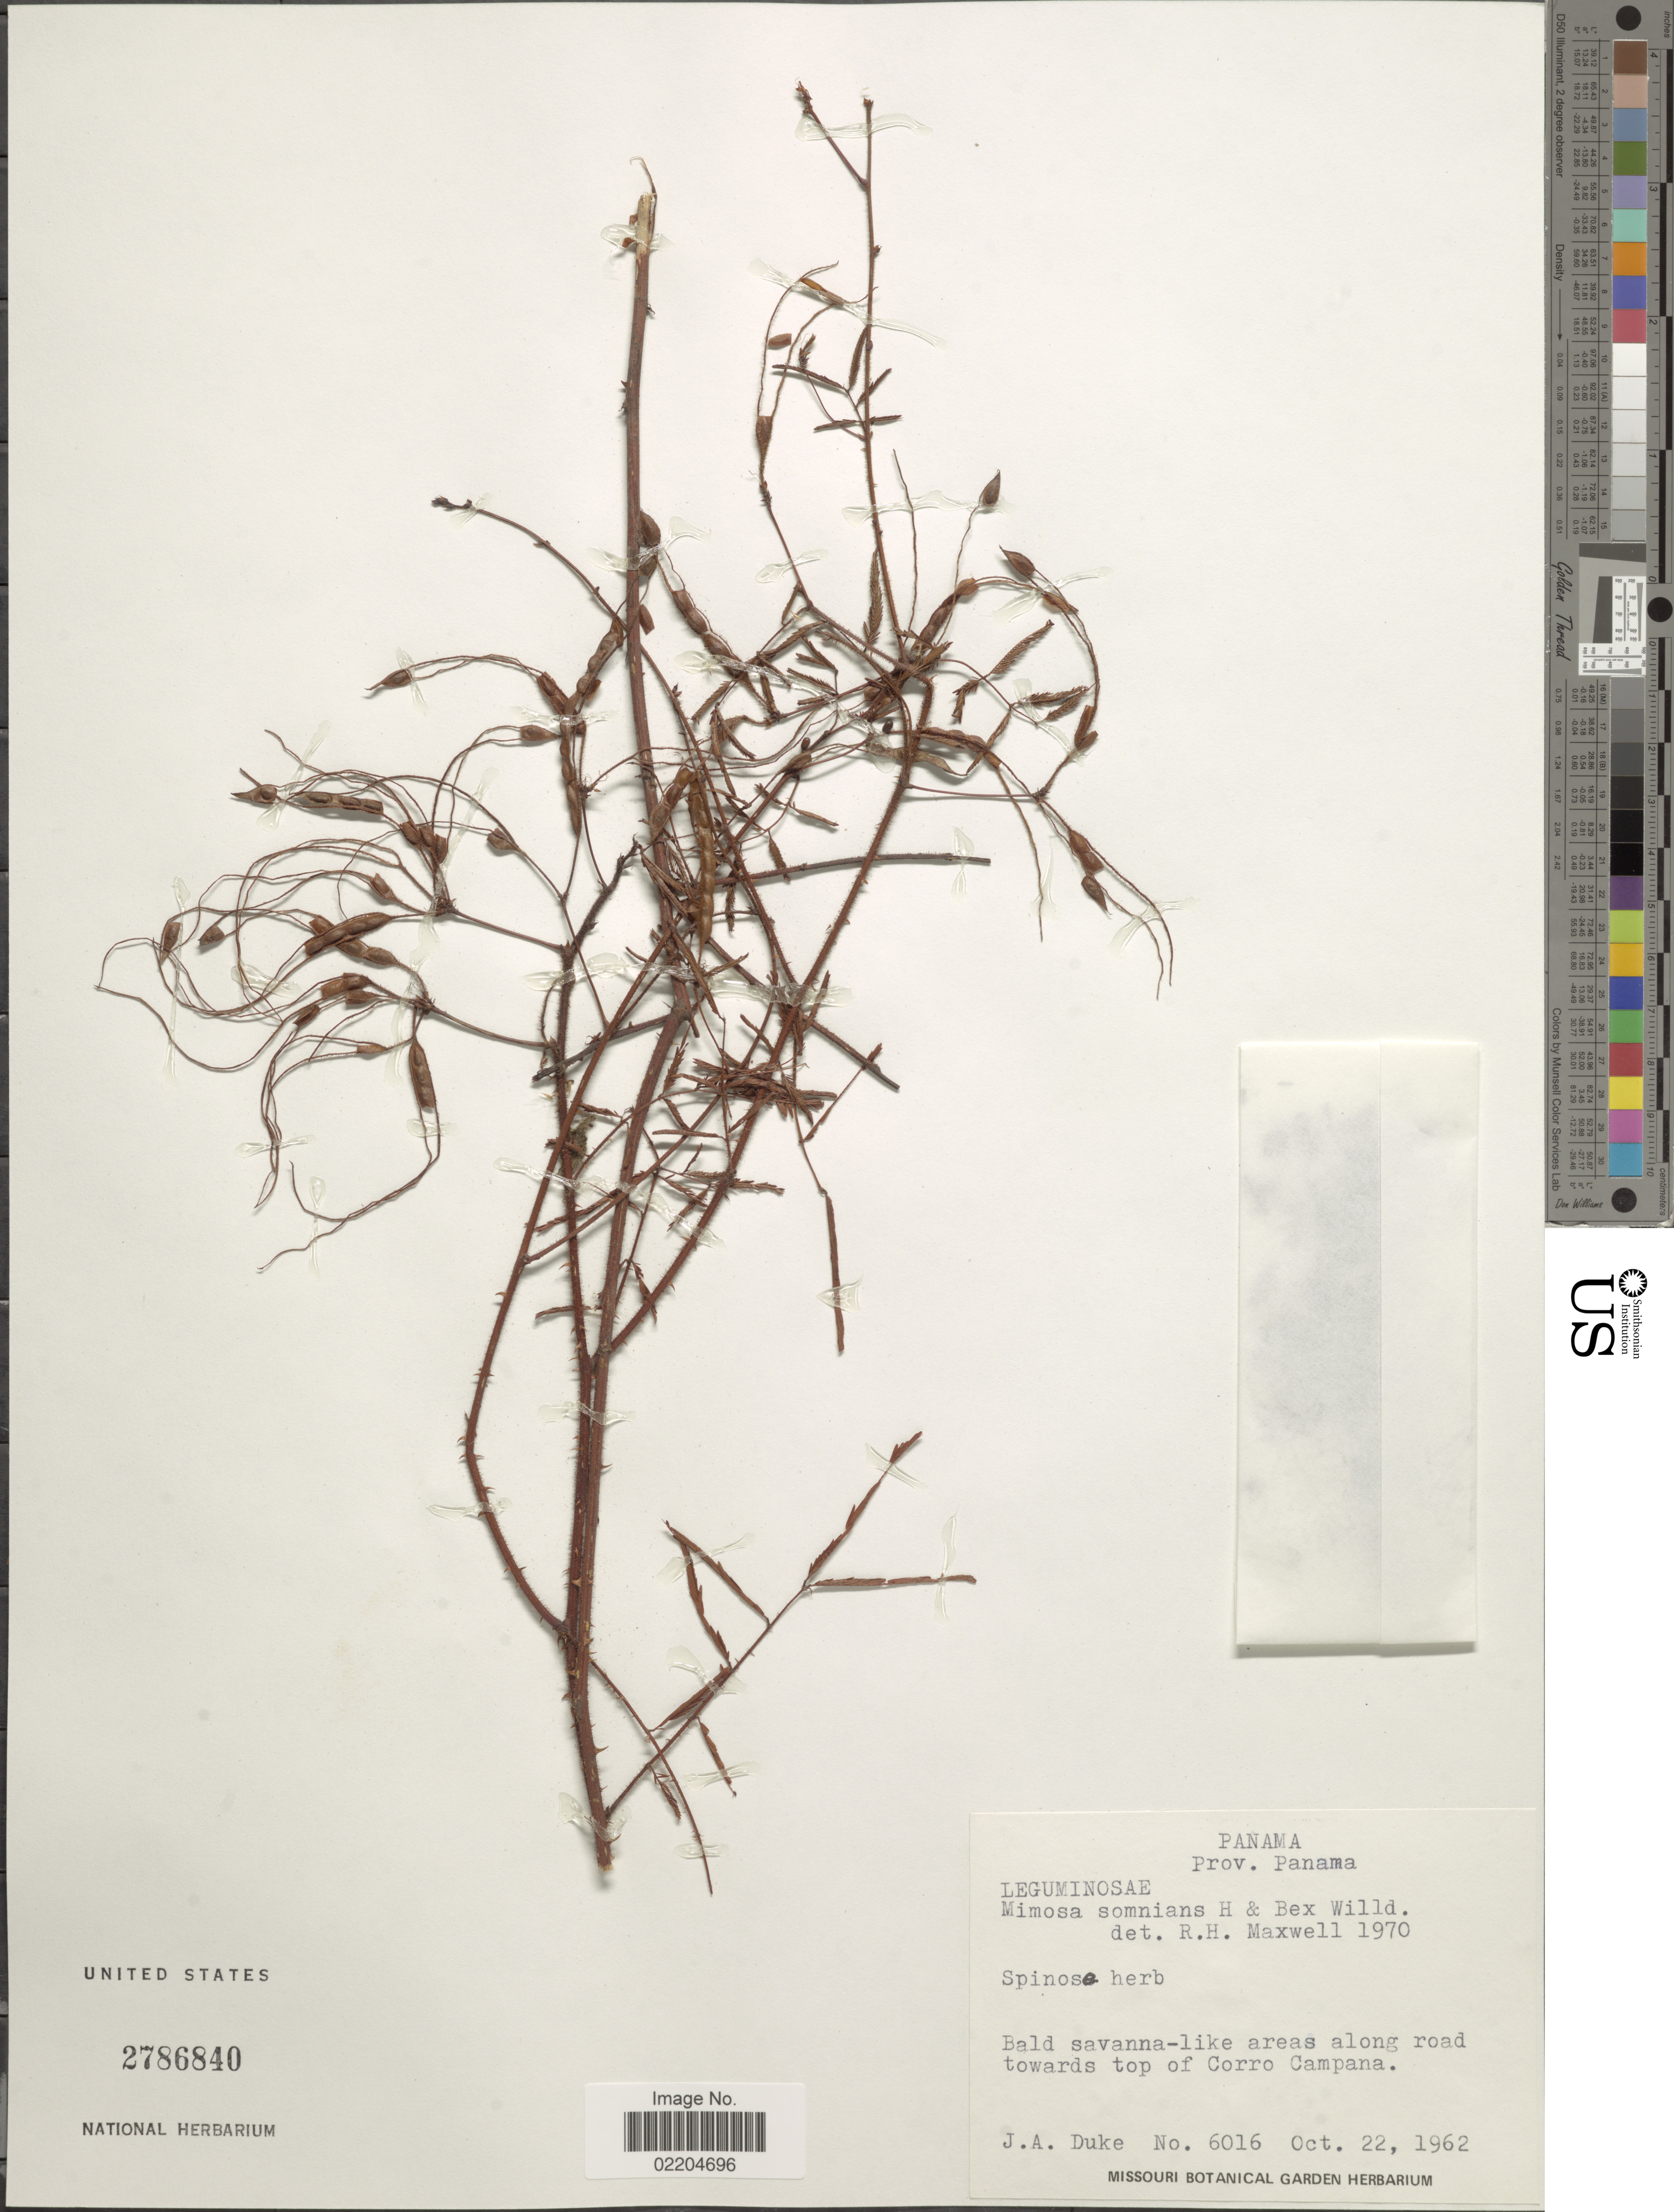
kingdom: Plantae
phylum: Tracheophyta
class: Magnoliopsida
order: Fabales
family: Fabaceae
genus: Mimosa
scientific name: Mimosa somnians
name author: Humb. & Bonpl. ex Willd.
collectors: J. A. Duke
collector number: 6016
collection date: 1962-10-22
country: Panama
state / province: Panamá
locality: Prov. Panama. Bald savanna-like areas along road towards top of Corro Campana.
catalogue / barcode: US 2786840